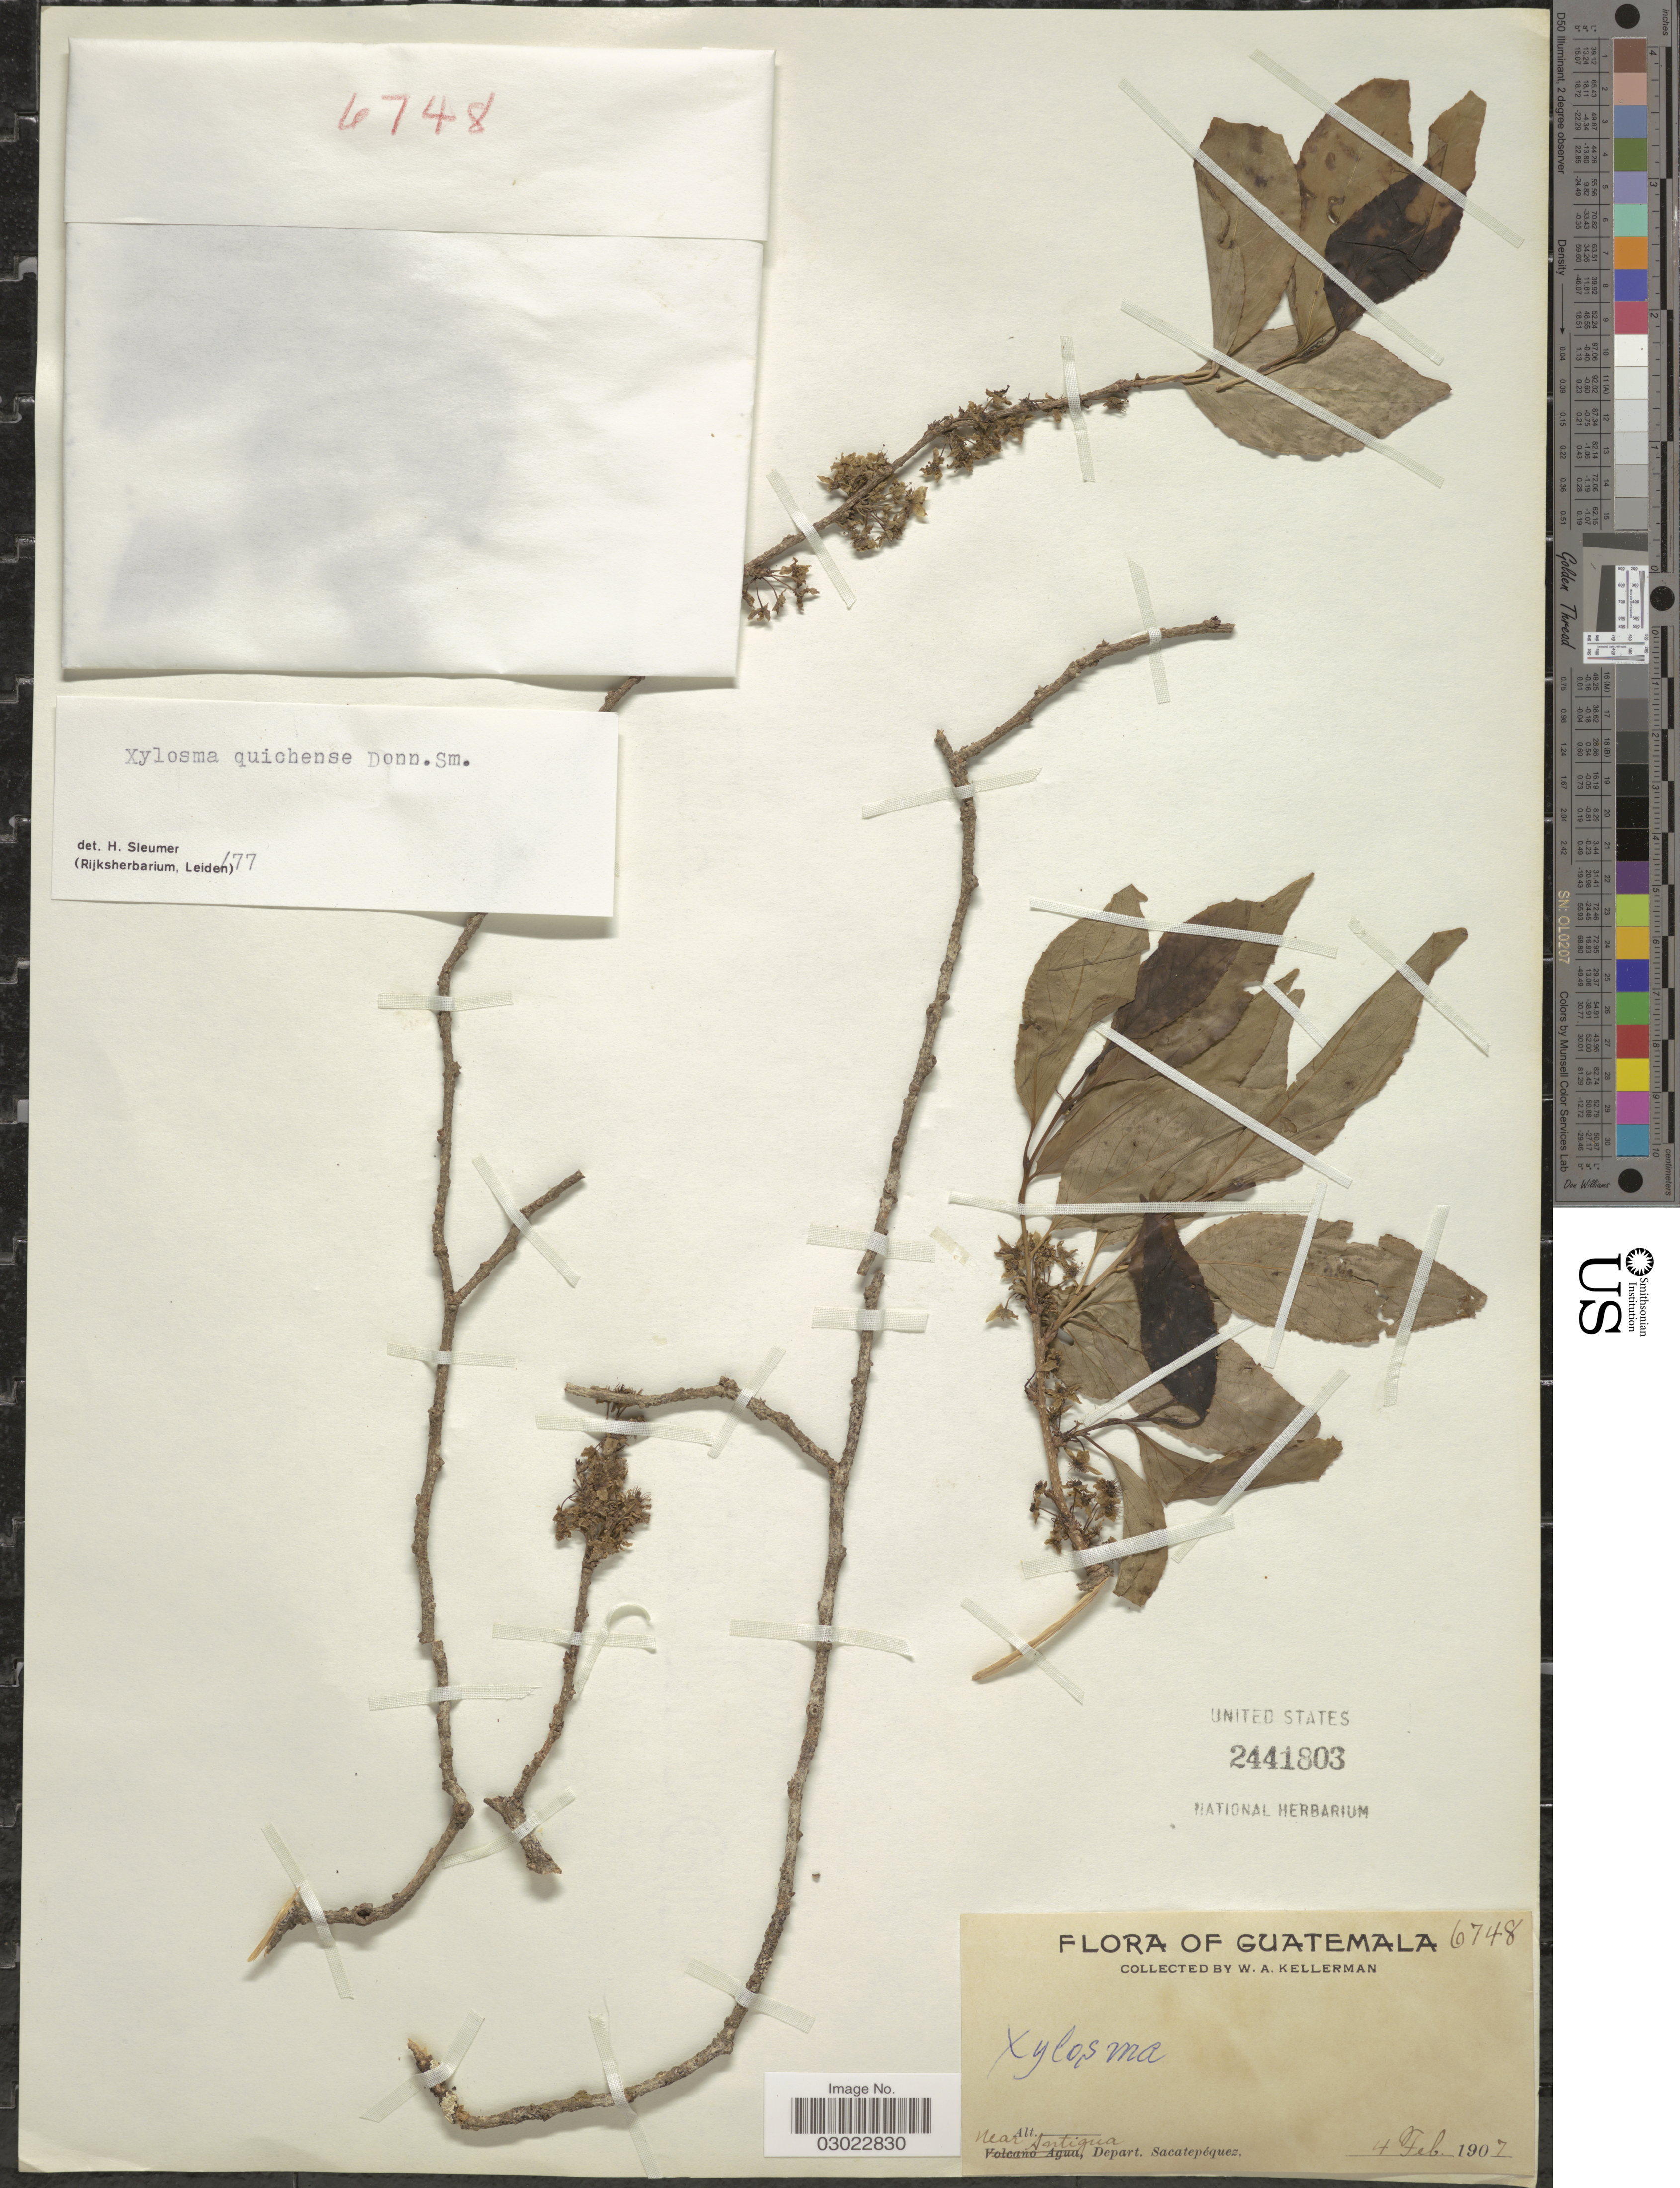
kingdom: Plantae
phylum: Tracheophyta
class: Magnoliopsida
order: Malpighiales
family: Salicaceae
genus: Xylosma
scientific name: Xylosma quichensis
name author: Donn. Sm.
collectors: W. Kellerman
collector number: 6748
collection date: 1907-02-04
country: Guatemala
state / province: Sacatepéquez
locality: Near Antigua, Depart. Sacatepéquez.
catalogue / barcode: US 2441803